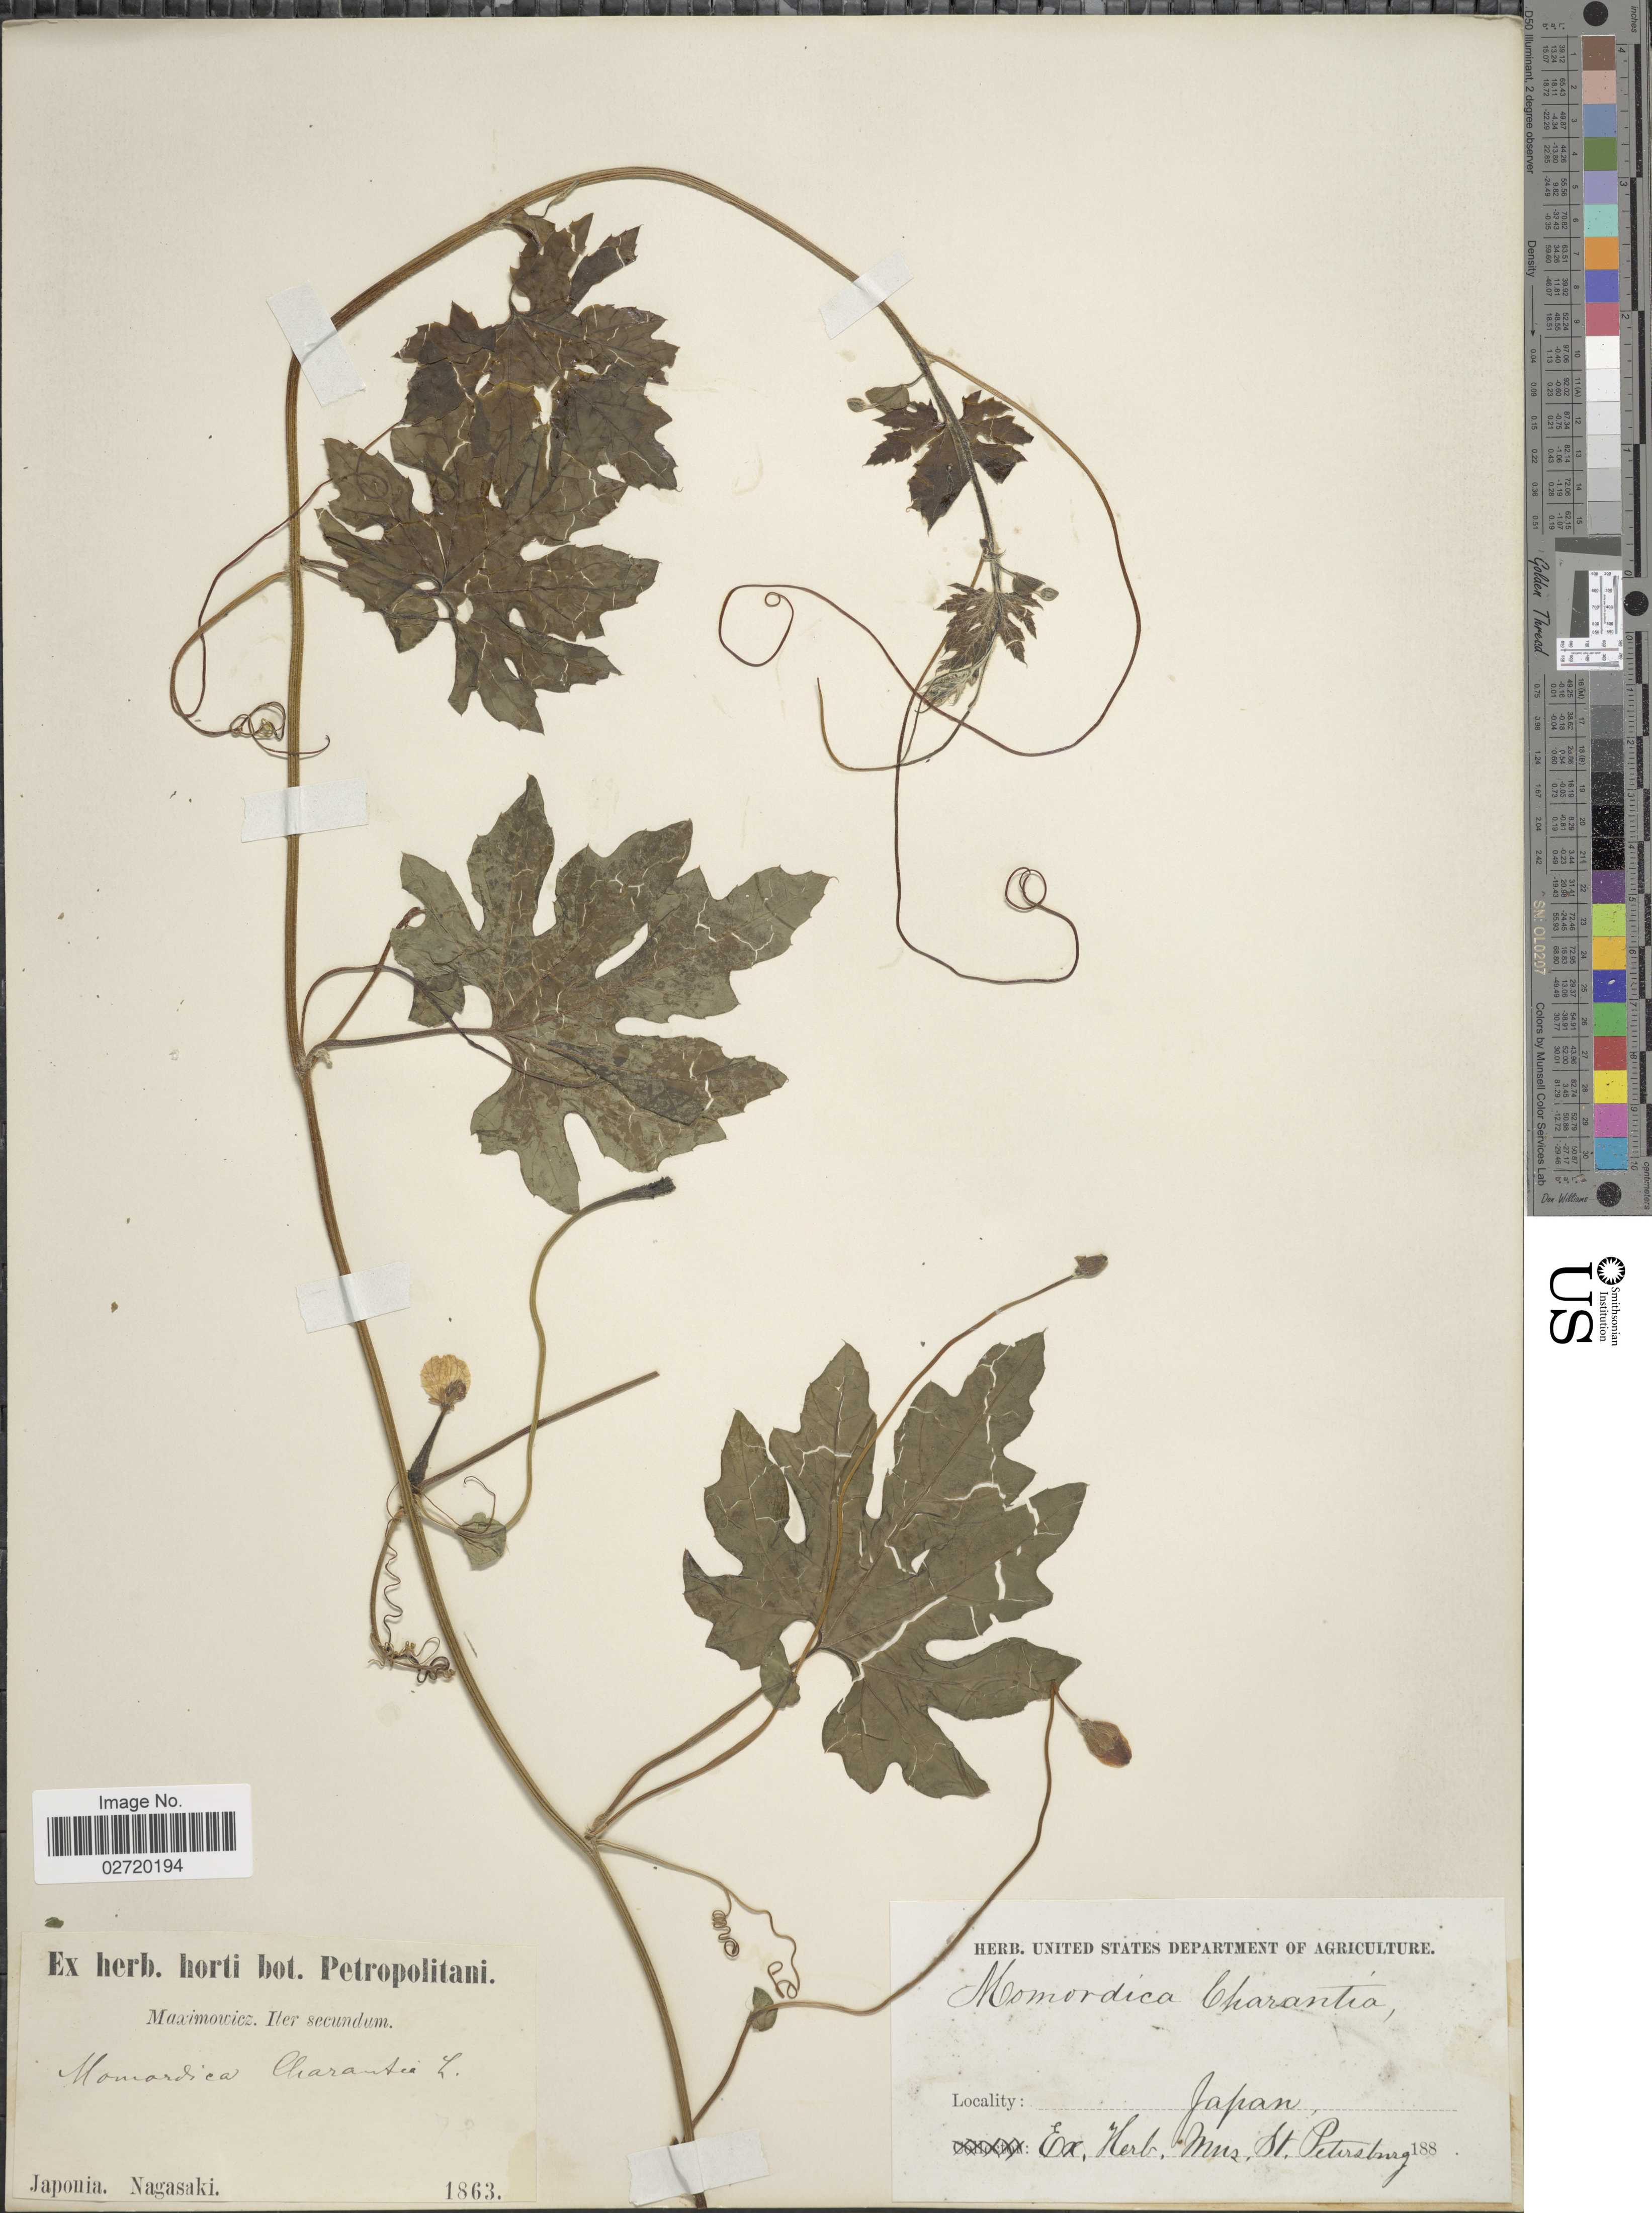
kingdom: Plantae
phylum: Tracheophyta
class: Magnoliopsida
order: Cucurbitales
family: Cucurbitaceae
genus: Momordica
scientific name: Momordica charantia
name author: L.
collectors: Maximowicz, --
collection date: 1863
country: Japan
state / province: Nagasaki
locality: Japonia, Nagasaki